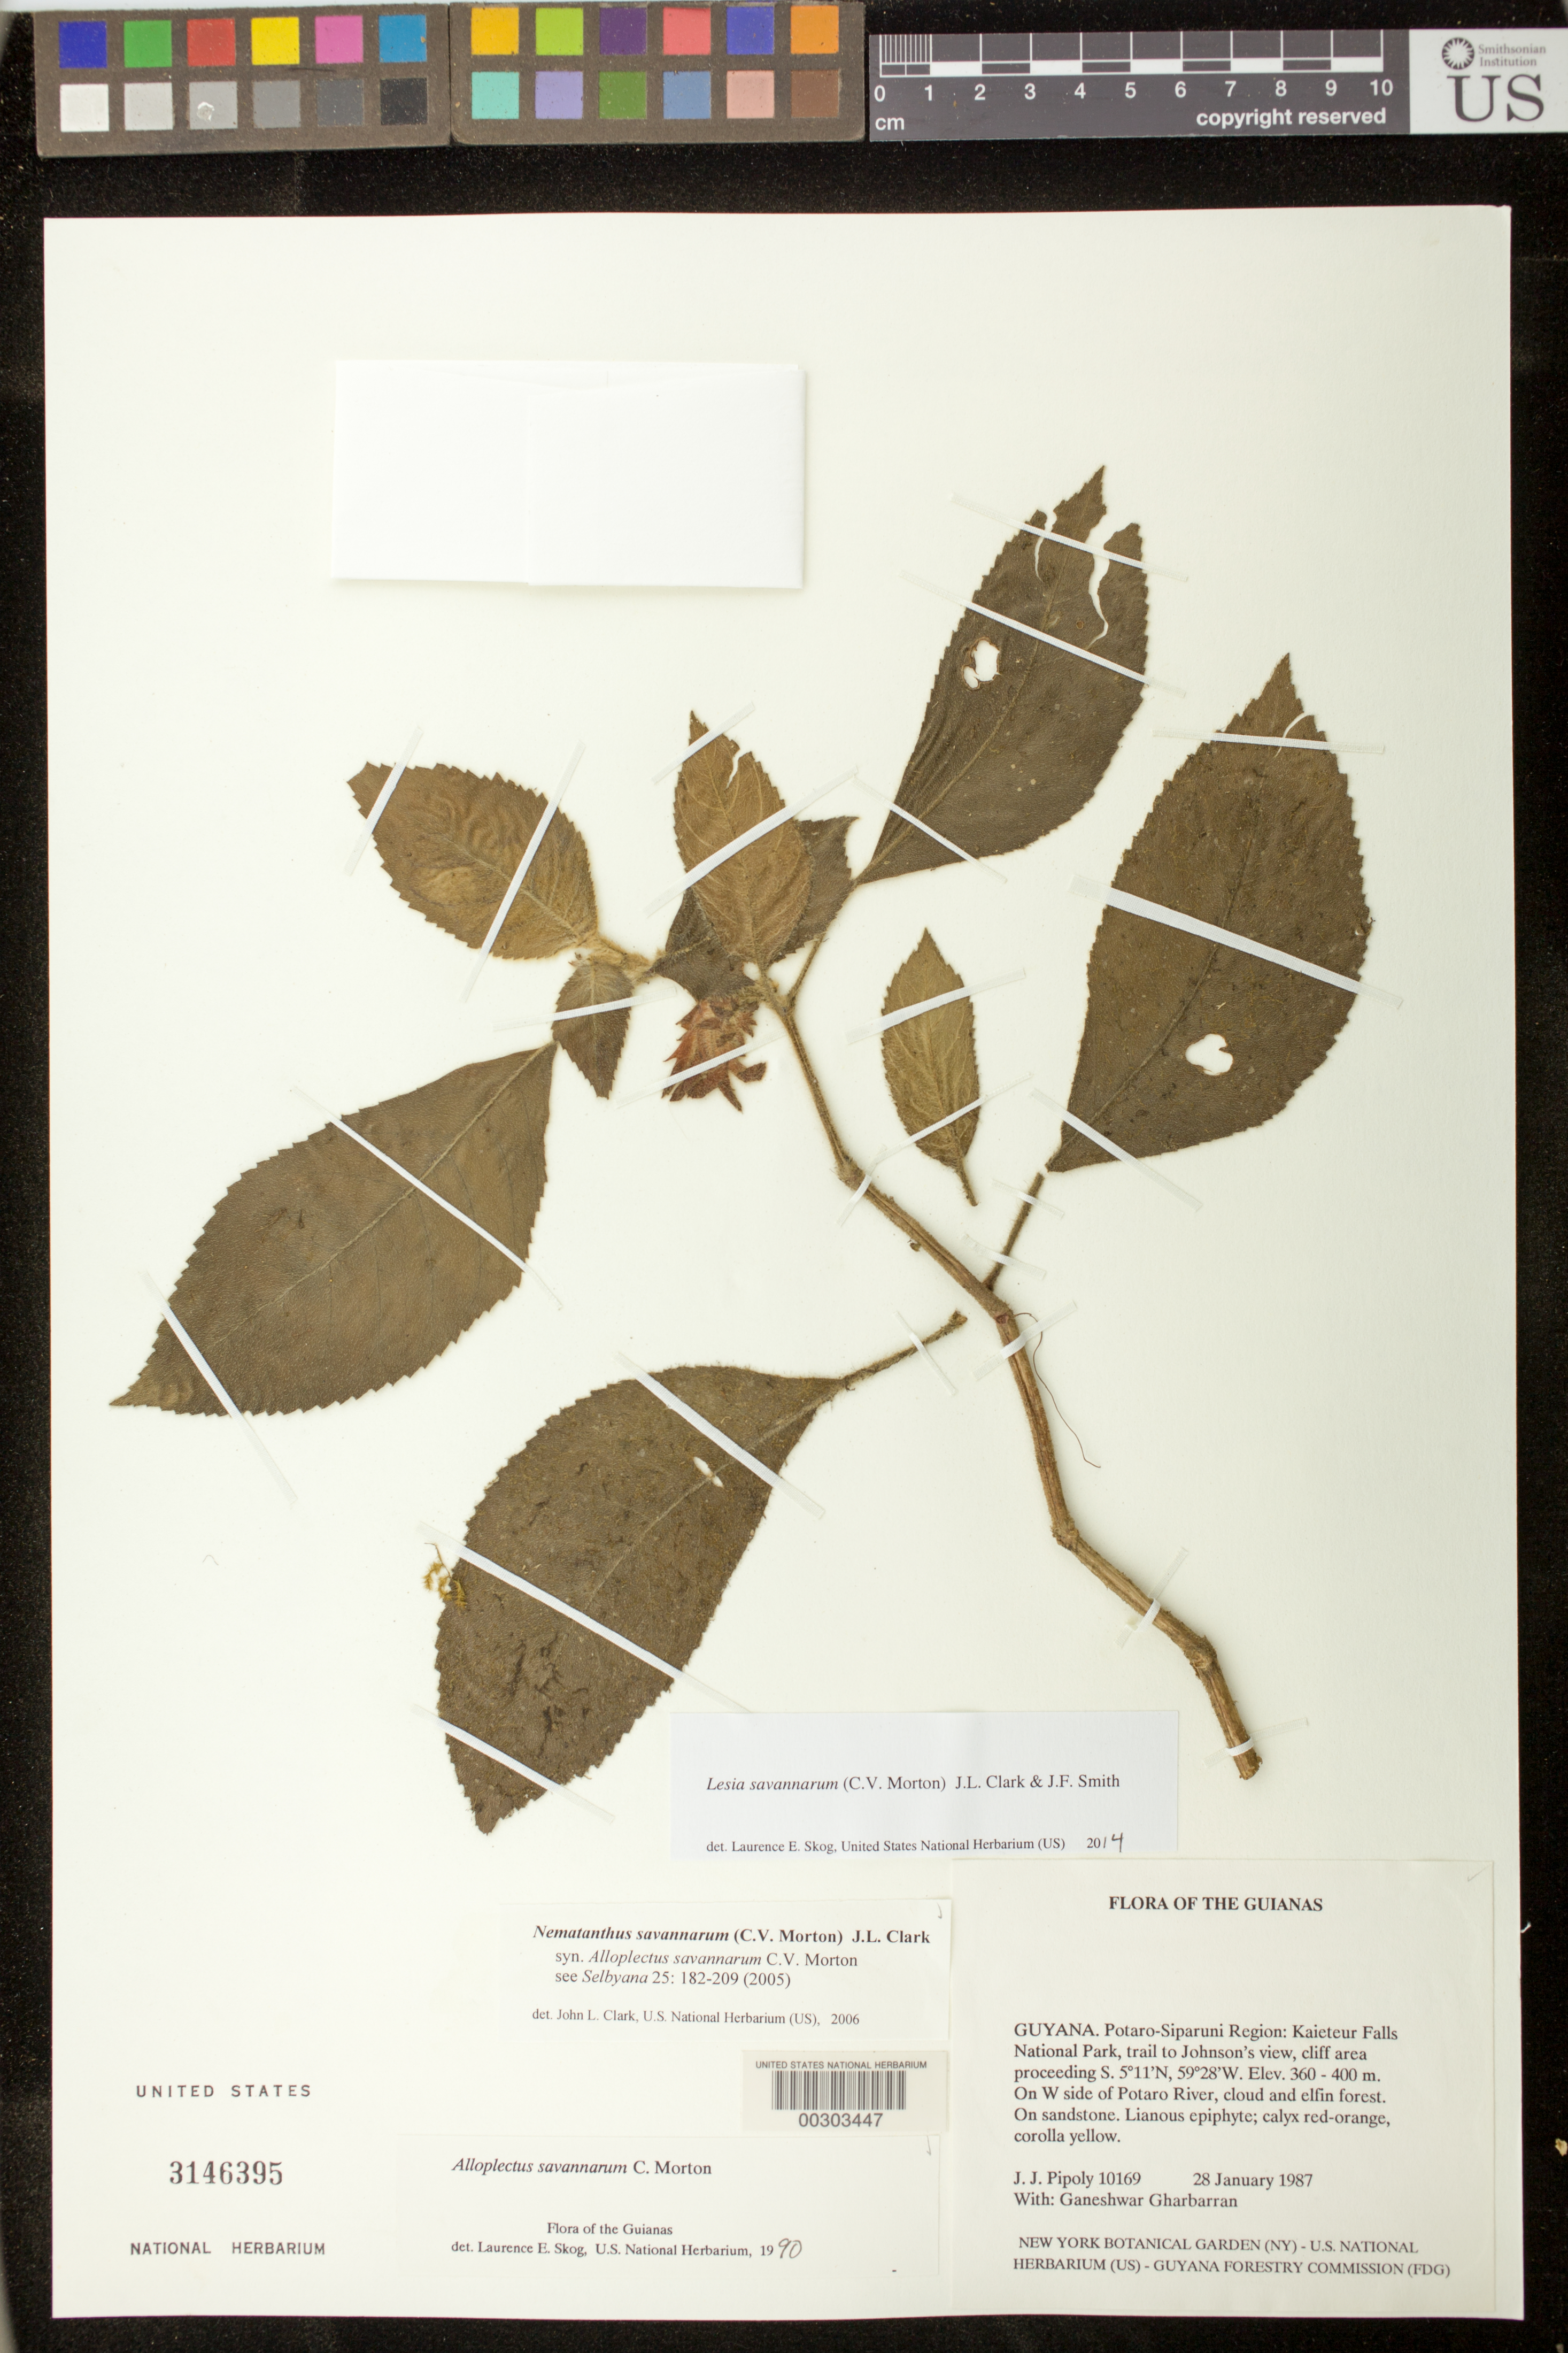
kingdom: Plantae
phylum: Tracheophyta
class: Magnoliopsida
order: Lamiales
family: Gesneriaceae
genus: Lesia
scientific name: Lesia savannarum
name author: (C.V. Morton) J.L. Clark & J.F. Sm.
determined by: Skog, Laurence E.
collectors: J. J. Pipoly & G. Gharbarran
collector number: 10169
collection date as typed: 28 Jan 1987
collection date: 1987-01-28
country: Guyana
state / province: Potaro-Siparuni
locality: Kaieteur Falls National Park, trail to Johnson's View, cliff area proceeding south, on west side of Potaro River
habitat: Cloud and elfin forest on sandstone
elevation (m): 360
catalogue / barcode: US 3146395